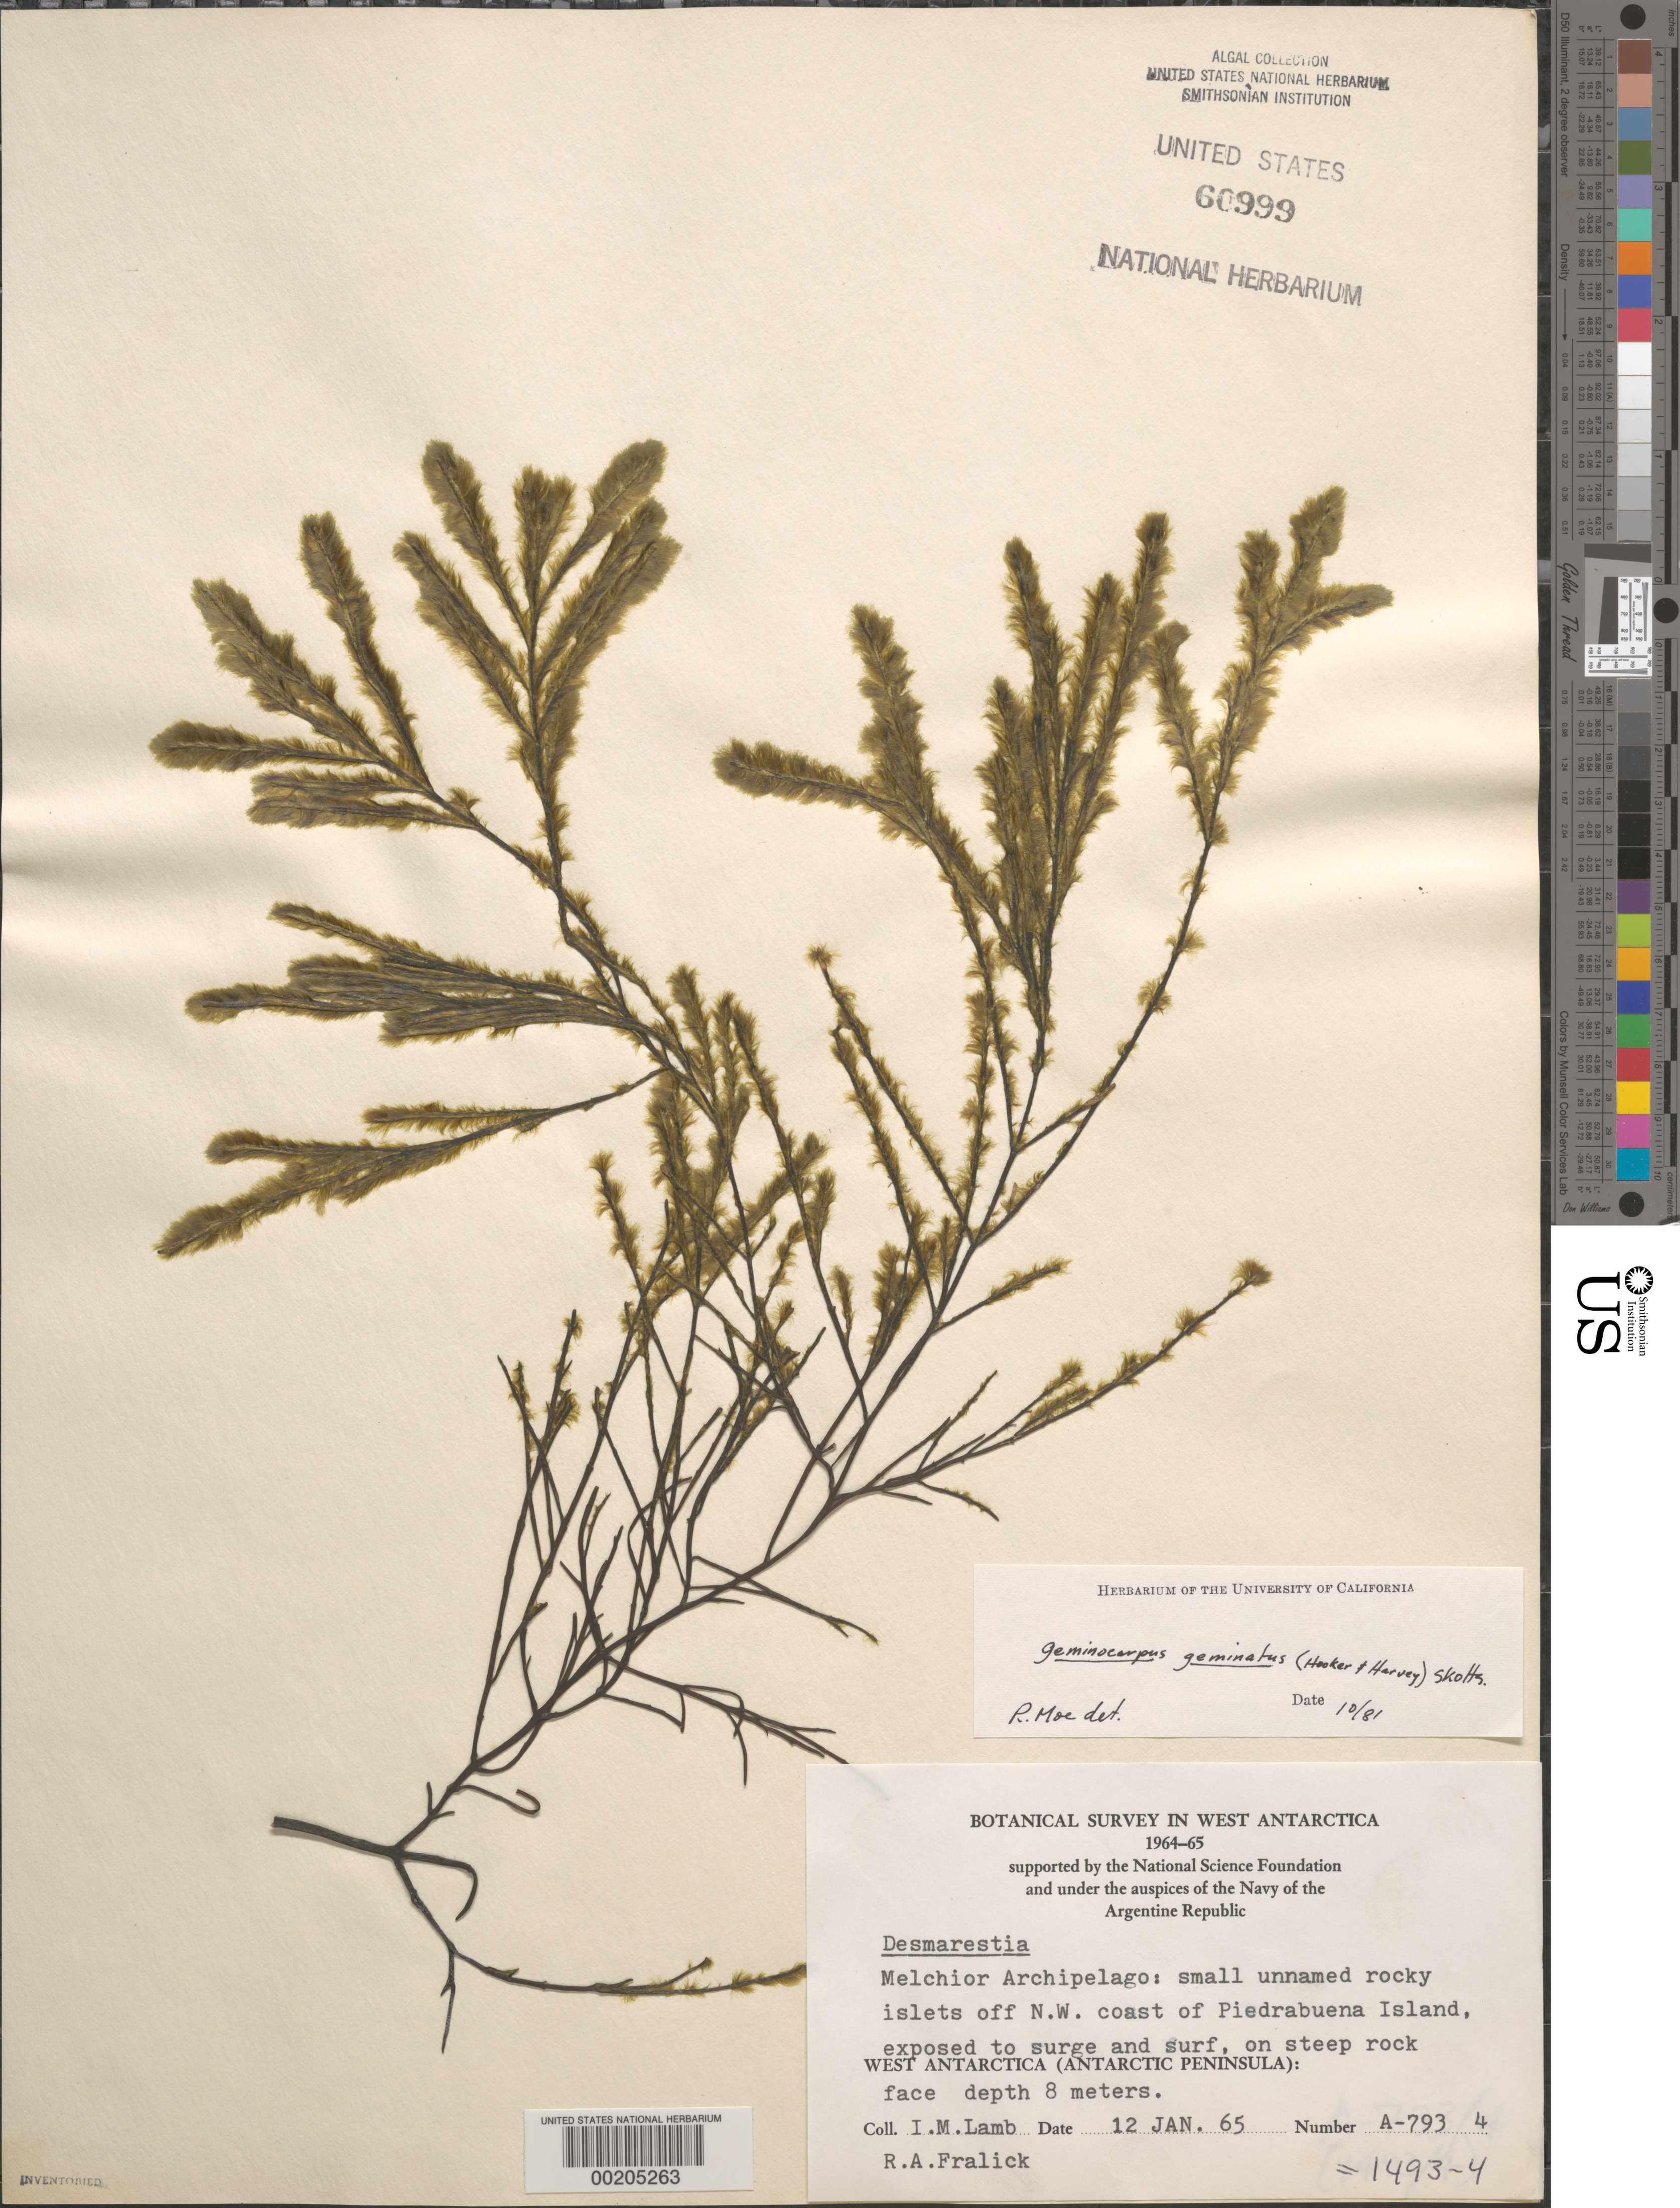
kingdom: Chromista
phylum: Ochrophyta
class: Phaeophyceae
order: Ectocarpales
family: Acinetosporaceae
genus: Geminocarpus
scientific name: Geminocarpus geminatus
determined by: Moe, R. L.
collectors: I. M. Lamb & R. Fralick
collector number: A-793-4 & 1493-4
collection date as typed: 12 Jan 1965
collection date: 1965-01-12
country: Antarctica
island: Melchior Islands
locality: Rocky Islets off Eta Island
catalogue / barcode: US 60999